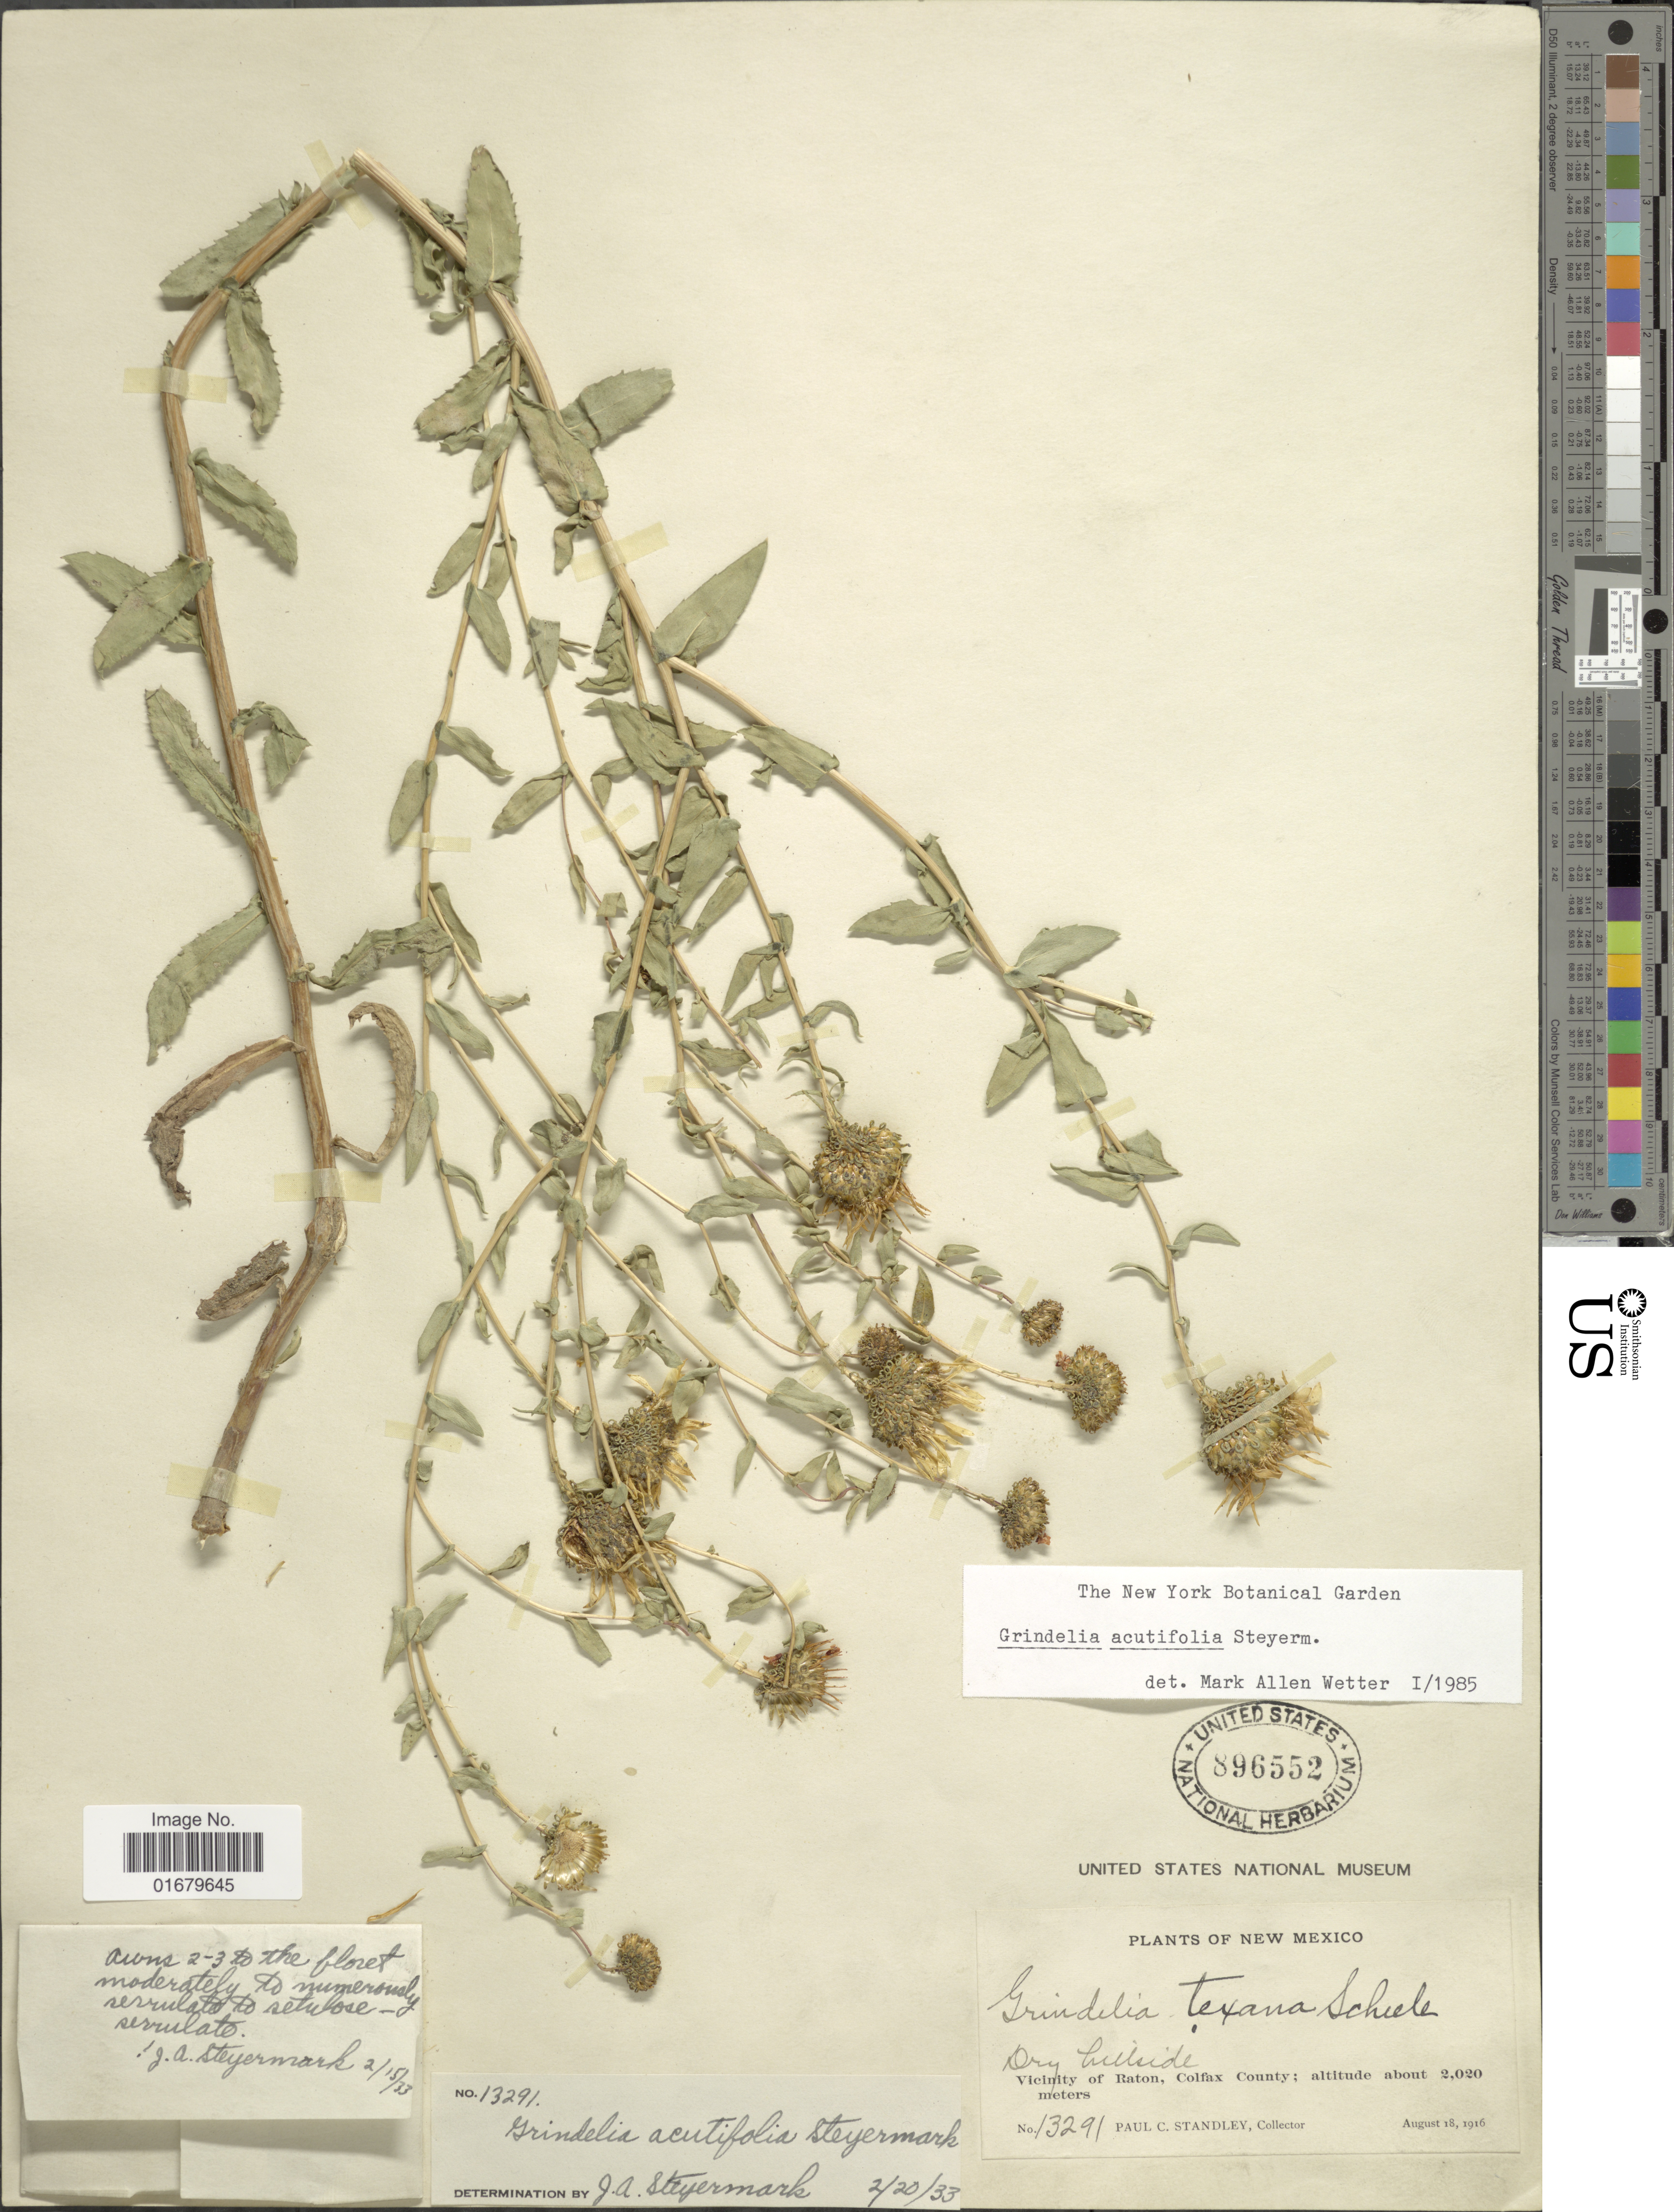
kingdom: Plantae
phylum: Tracheophyta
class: Magnoliopsida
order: Asterales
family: Asteraceae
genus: Grindelia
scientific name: Grindelia acutifolia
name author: Steyerm.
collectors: P. C. Standley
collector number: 13291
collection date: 1916-08-18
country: United States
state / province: New Mexico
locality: Vicinity of Raton, Coilfax County.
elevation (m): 2020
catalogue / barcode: US 896552